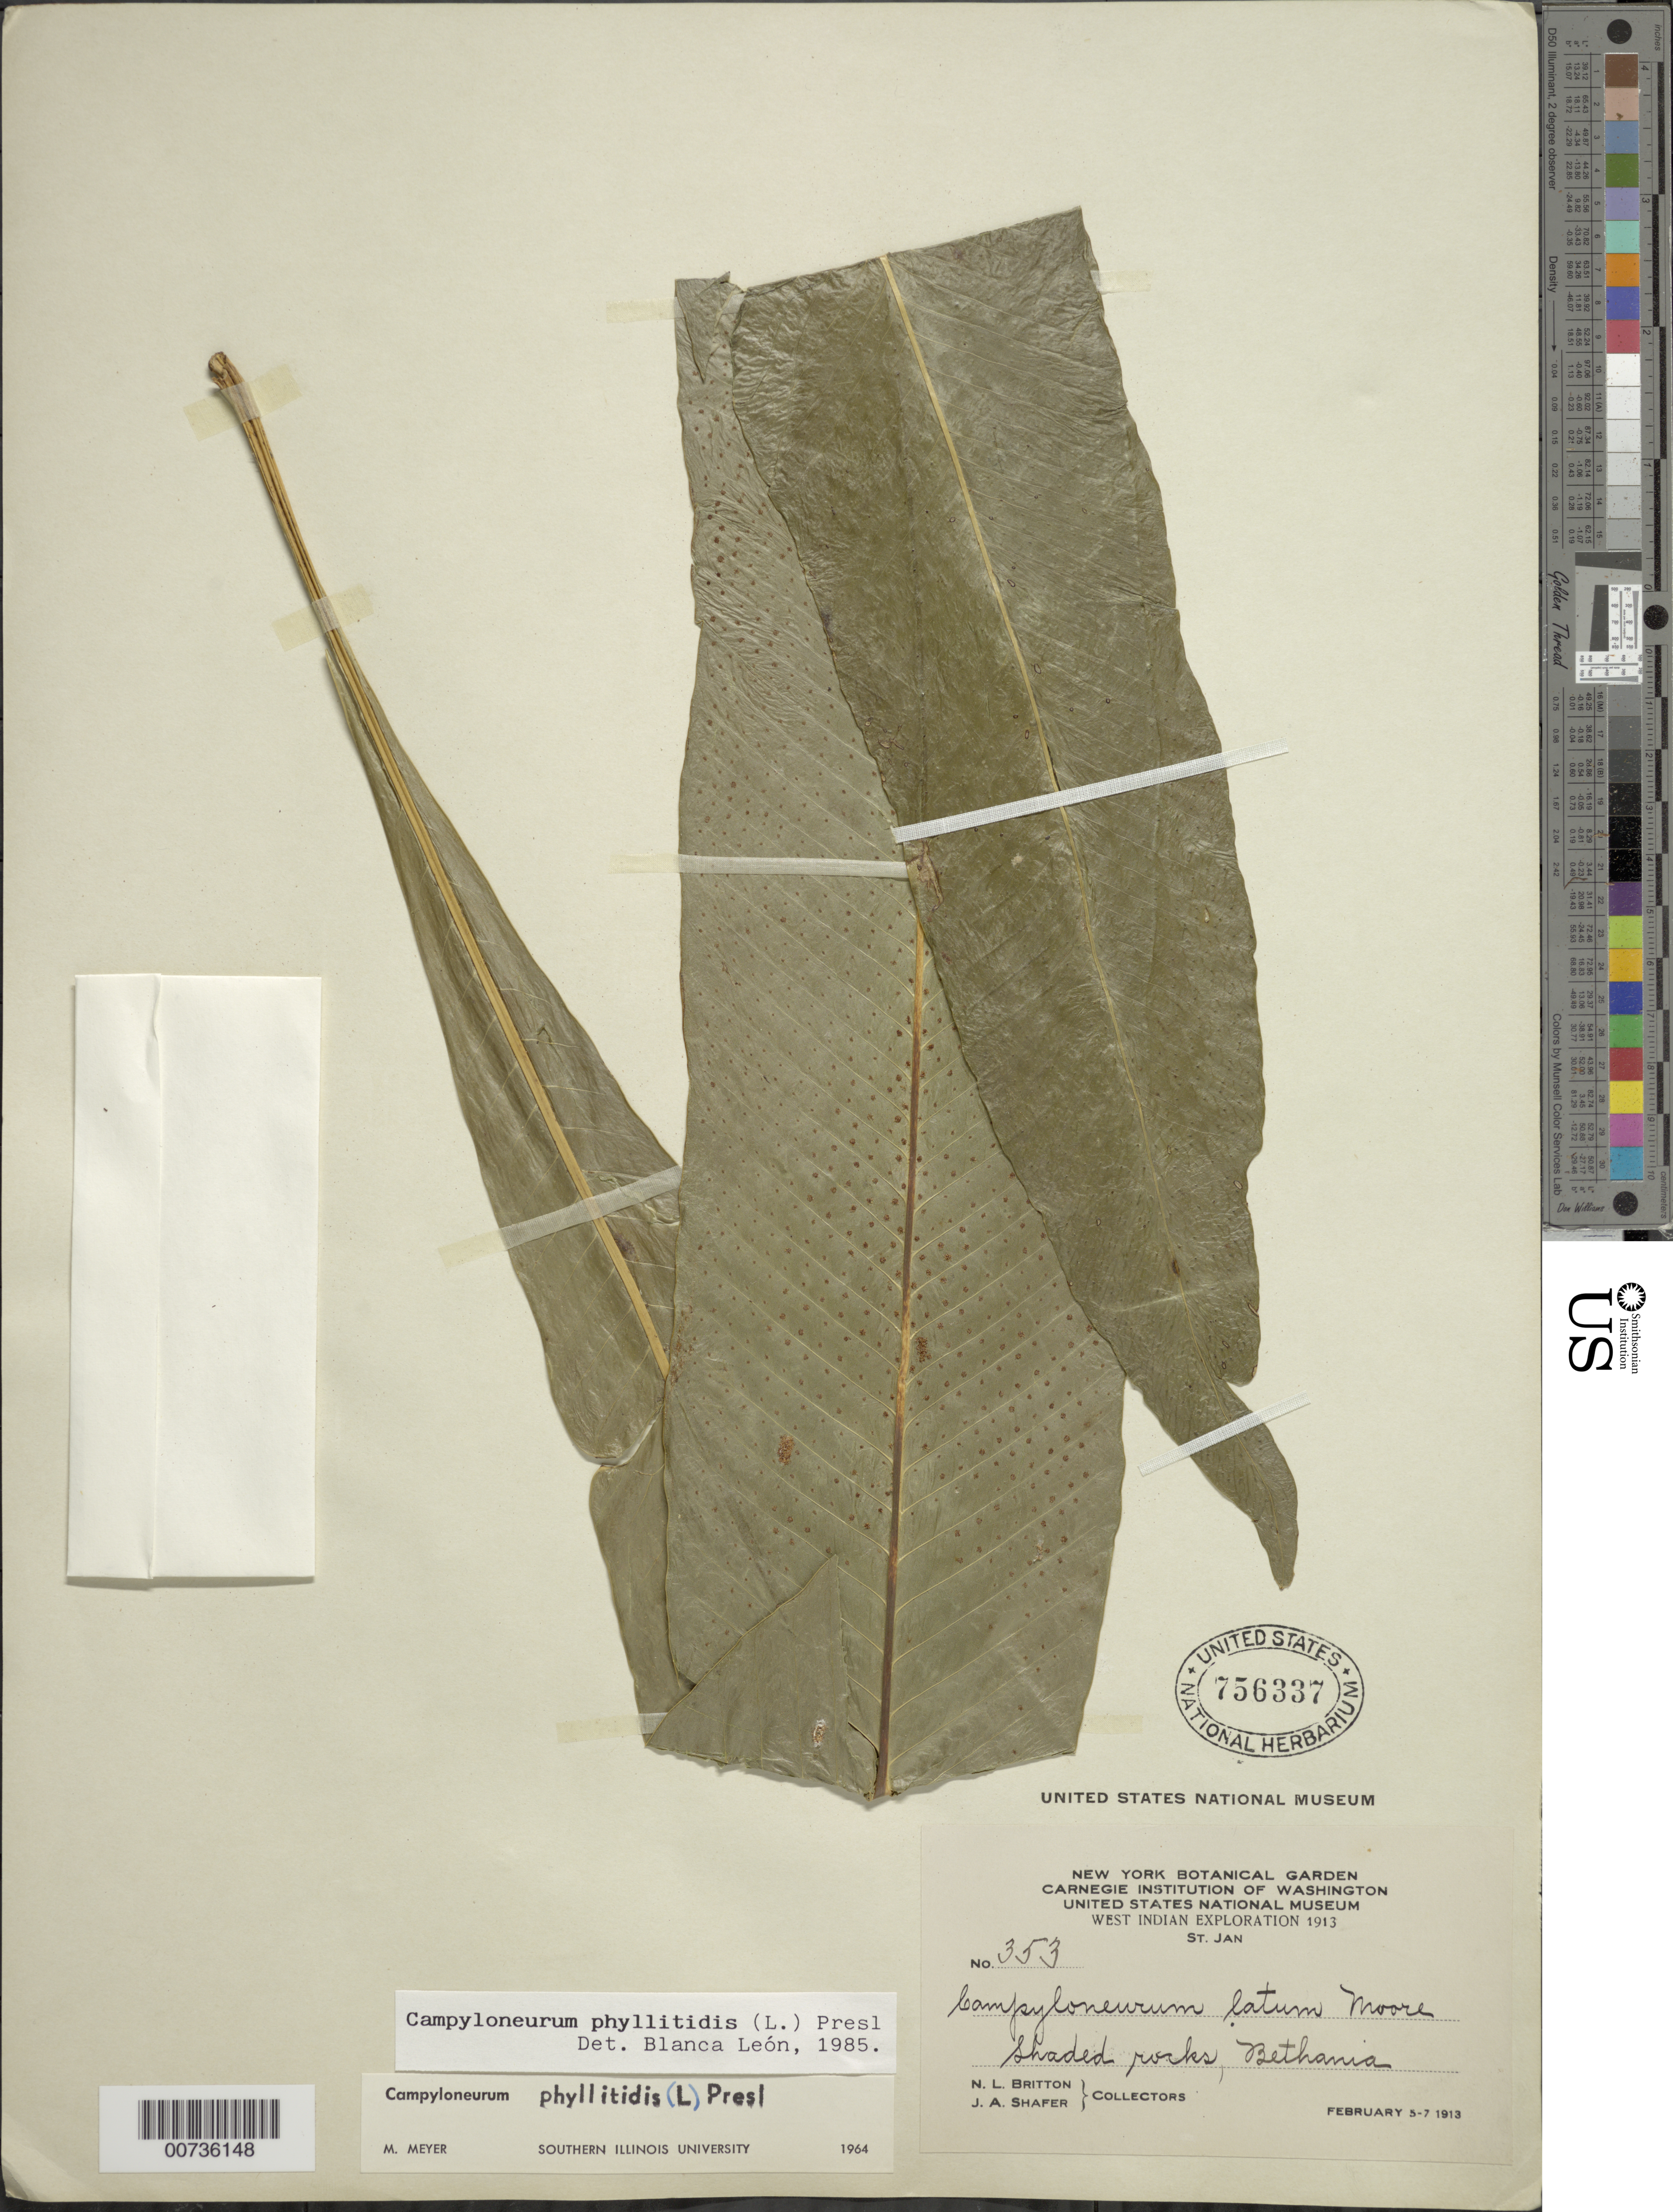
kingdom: Plantae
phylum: Tracheophyta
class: Polypodiopsida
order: Polypodiales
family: Polypodiaceae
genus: Campyloneurum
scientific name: Campyloneurum phyllitidis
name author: (L.) C. Presl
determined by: León, B.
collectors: N. Britton & J. A. Shafer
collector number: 353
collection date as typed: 05 Feb 1913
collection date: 1913-02-05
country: U.S. Virgin Islands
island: St. John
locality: Bethania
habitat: On shaded rocks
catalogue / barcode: US 756337